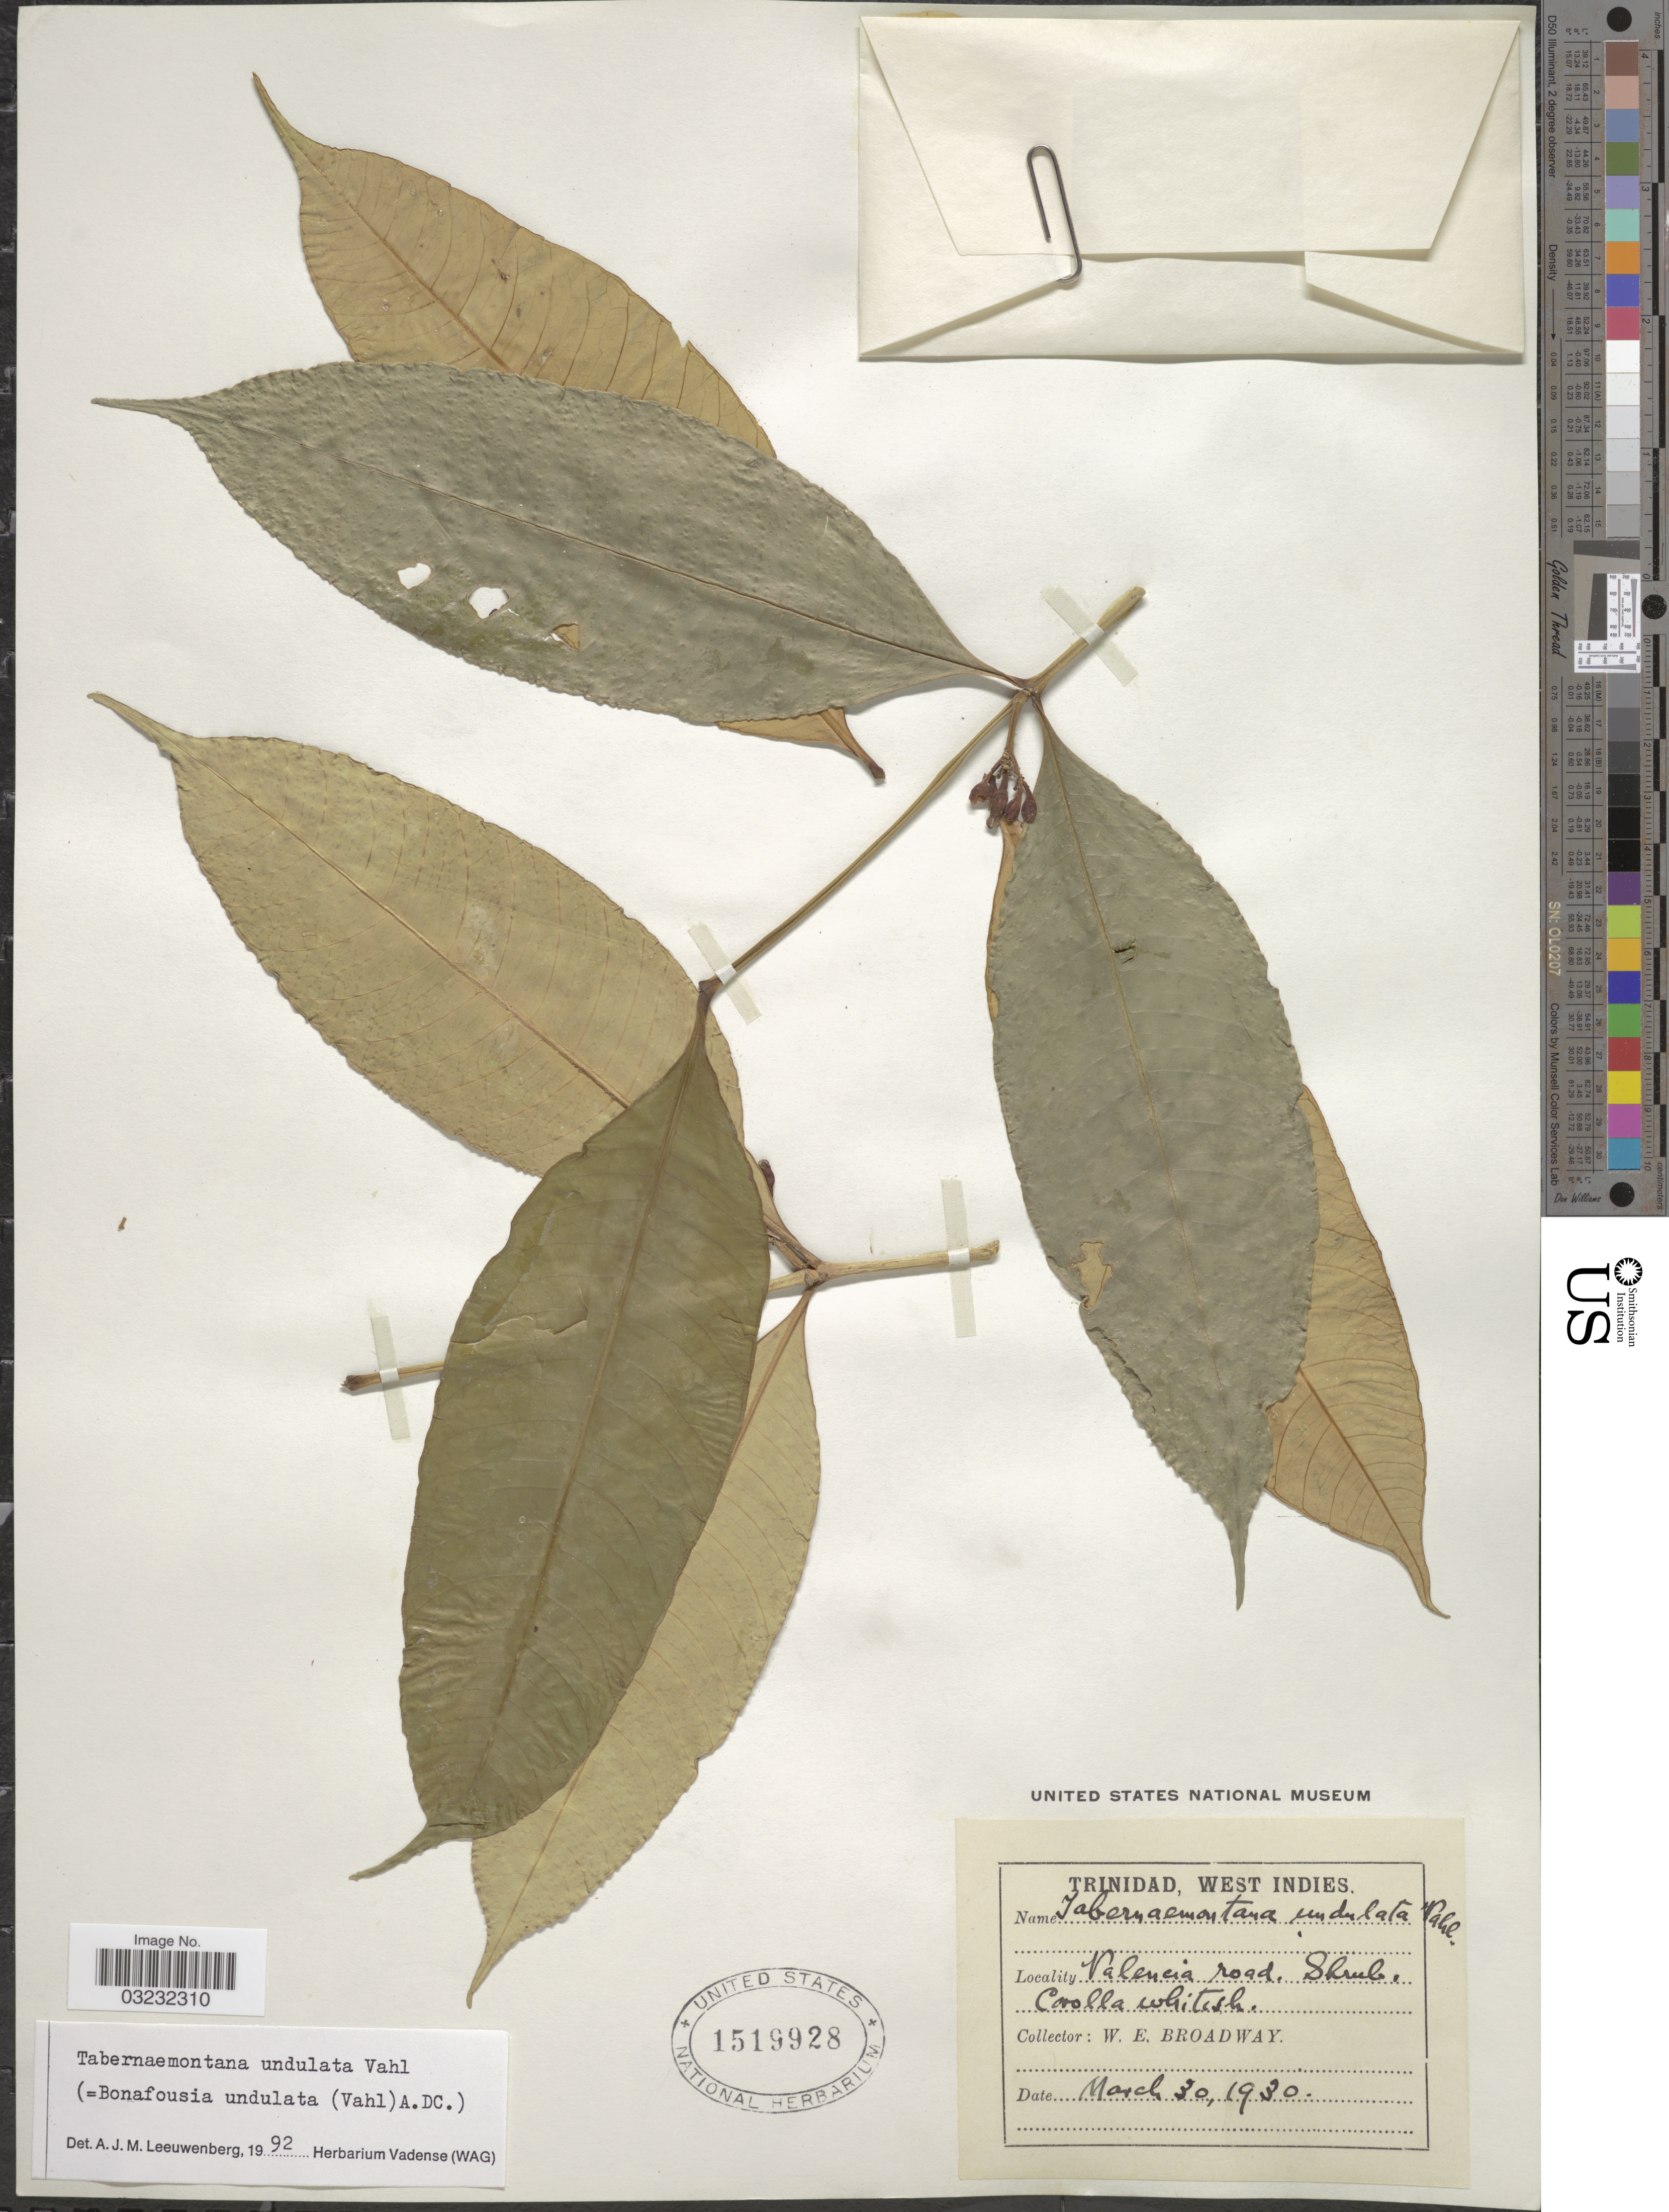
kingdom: Plantae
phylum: Tracheophyta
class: Magnoliopsida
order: Gentianales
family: Apocynaceae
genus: Tabernaemontana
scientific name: Tabernaemontana undulata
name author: Vahl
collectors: W. E. Broadway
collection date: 1930-03-30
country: Trinidad and Tobago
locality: Trinidad, West Indies, Valencia road.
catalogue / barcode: US 1519928